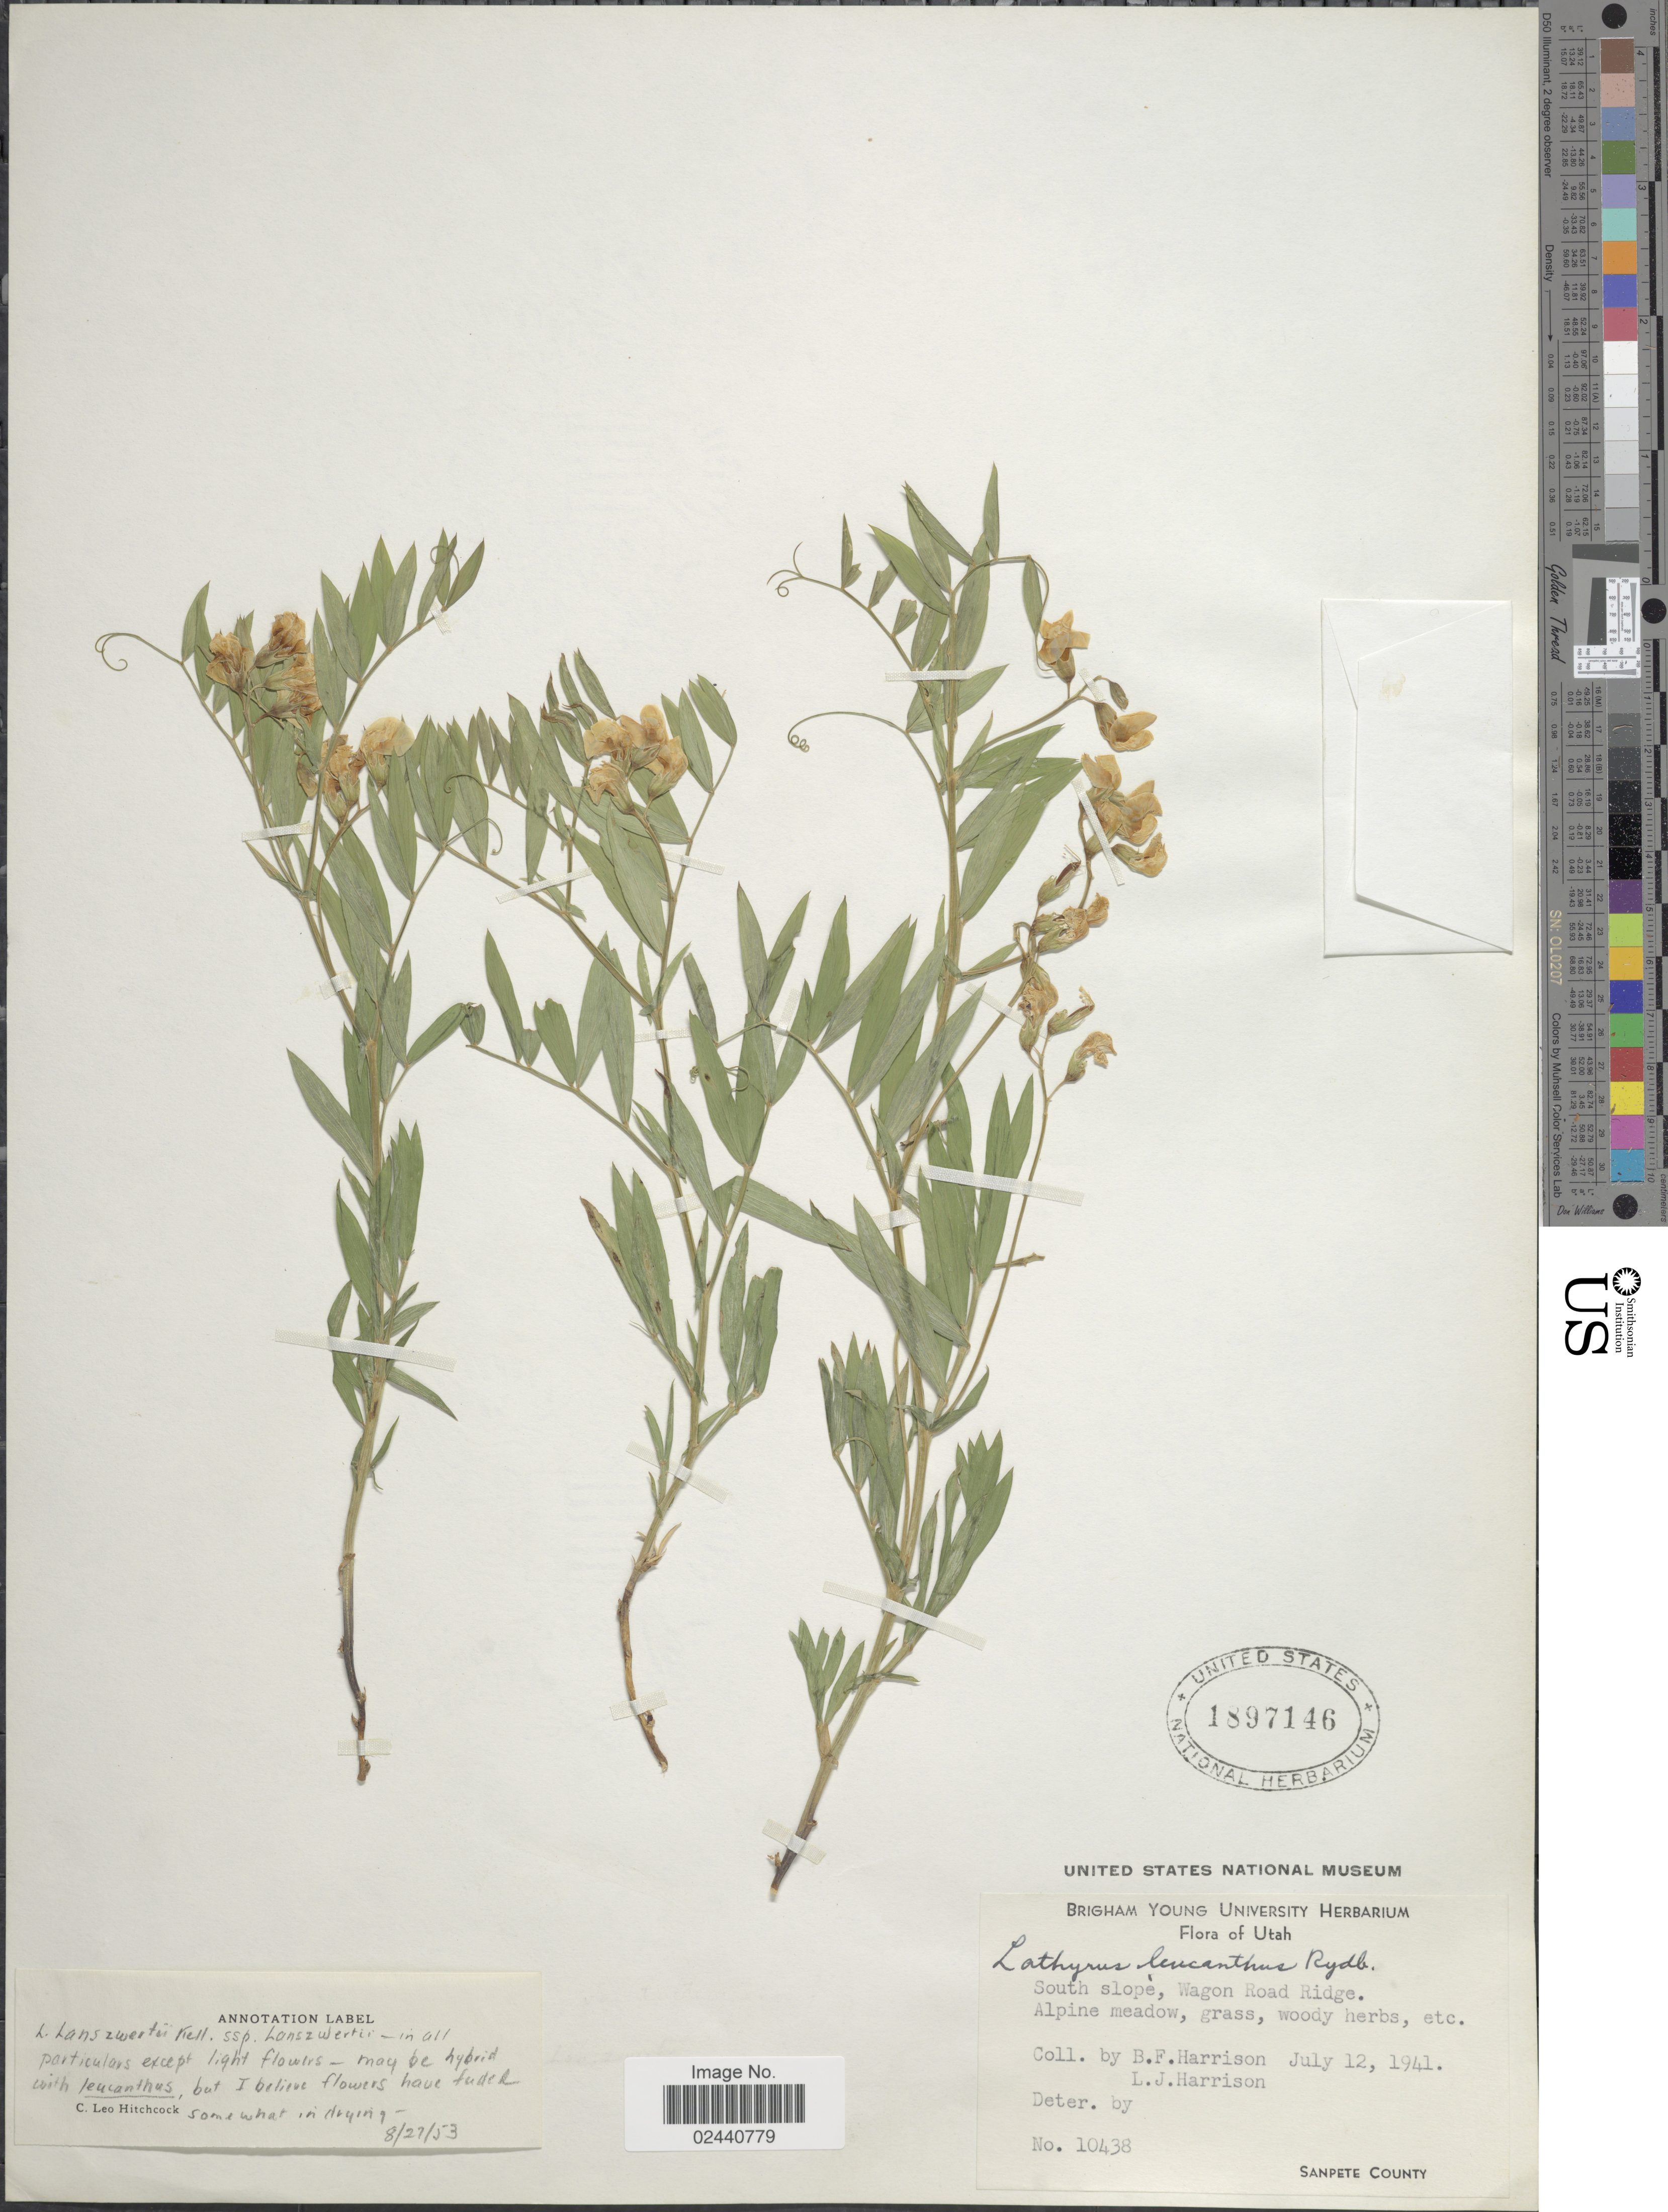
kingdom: Plantae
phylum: Tracheophyta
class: Magnoliopsida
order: Fabales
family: Fabaceae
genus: Lathyrus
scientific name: Lathyrus lanszwertii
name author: Kellogg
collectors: B. F. Harrison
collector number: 10438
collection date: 1941-07-12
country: United States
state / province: Utah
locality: South slope, Wagon Road Ridge, Sanpete County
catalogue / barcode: US 1897146